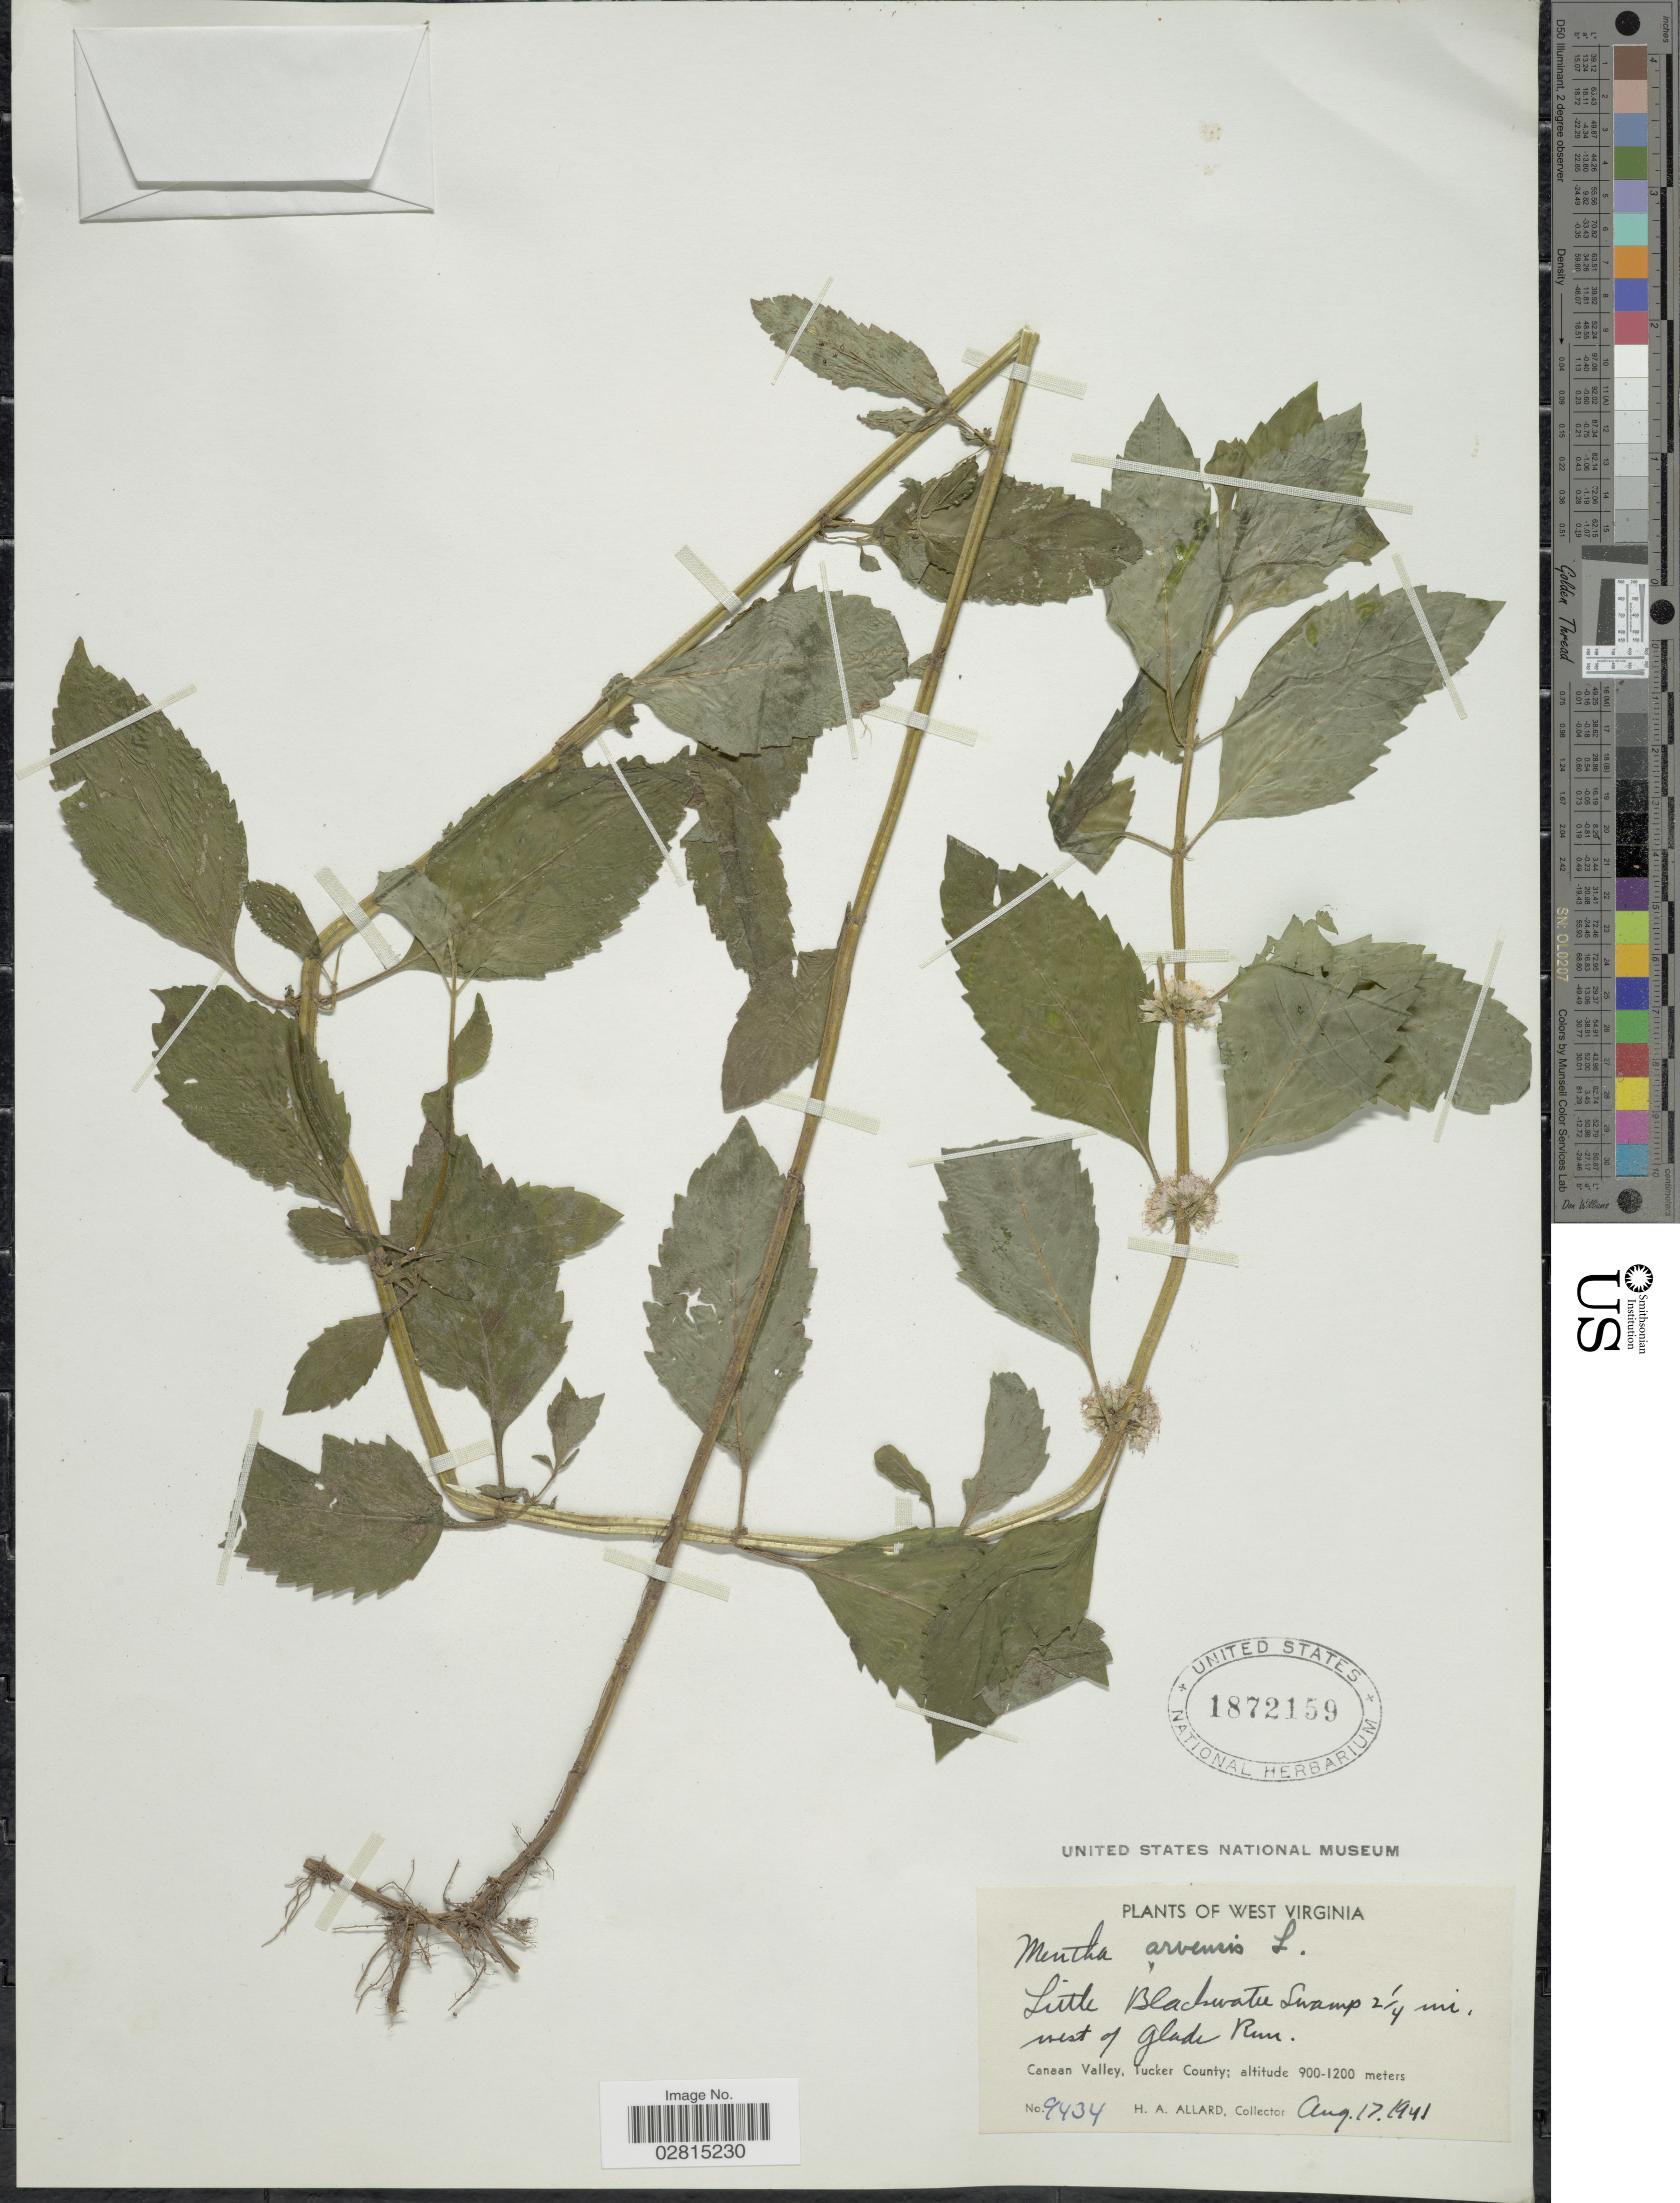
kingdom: Plantae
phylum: Tracheophyta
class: Magnoliopsida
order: Lamiales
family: Lamiaceae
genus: Mentha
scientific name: Mentha arvensis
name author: L.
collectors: H. A. Allard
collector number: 9434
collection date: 1945-08-17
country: United States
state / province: West Virginia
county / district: Tucker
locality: Little Blackwater Swamp 2 1/4 mi. west of Glade Run, Canaan Valley, Tucker County.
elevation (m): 900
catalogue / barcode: US 1872159